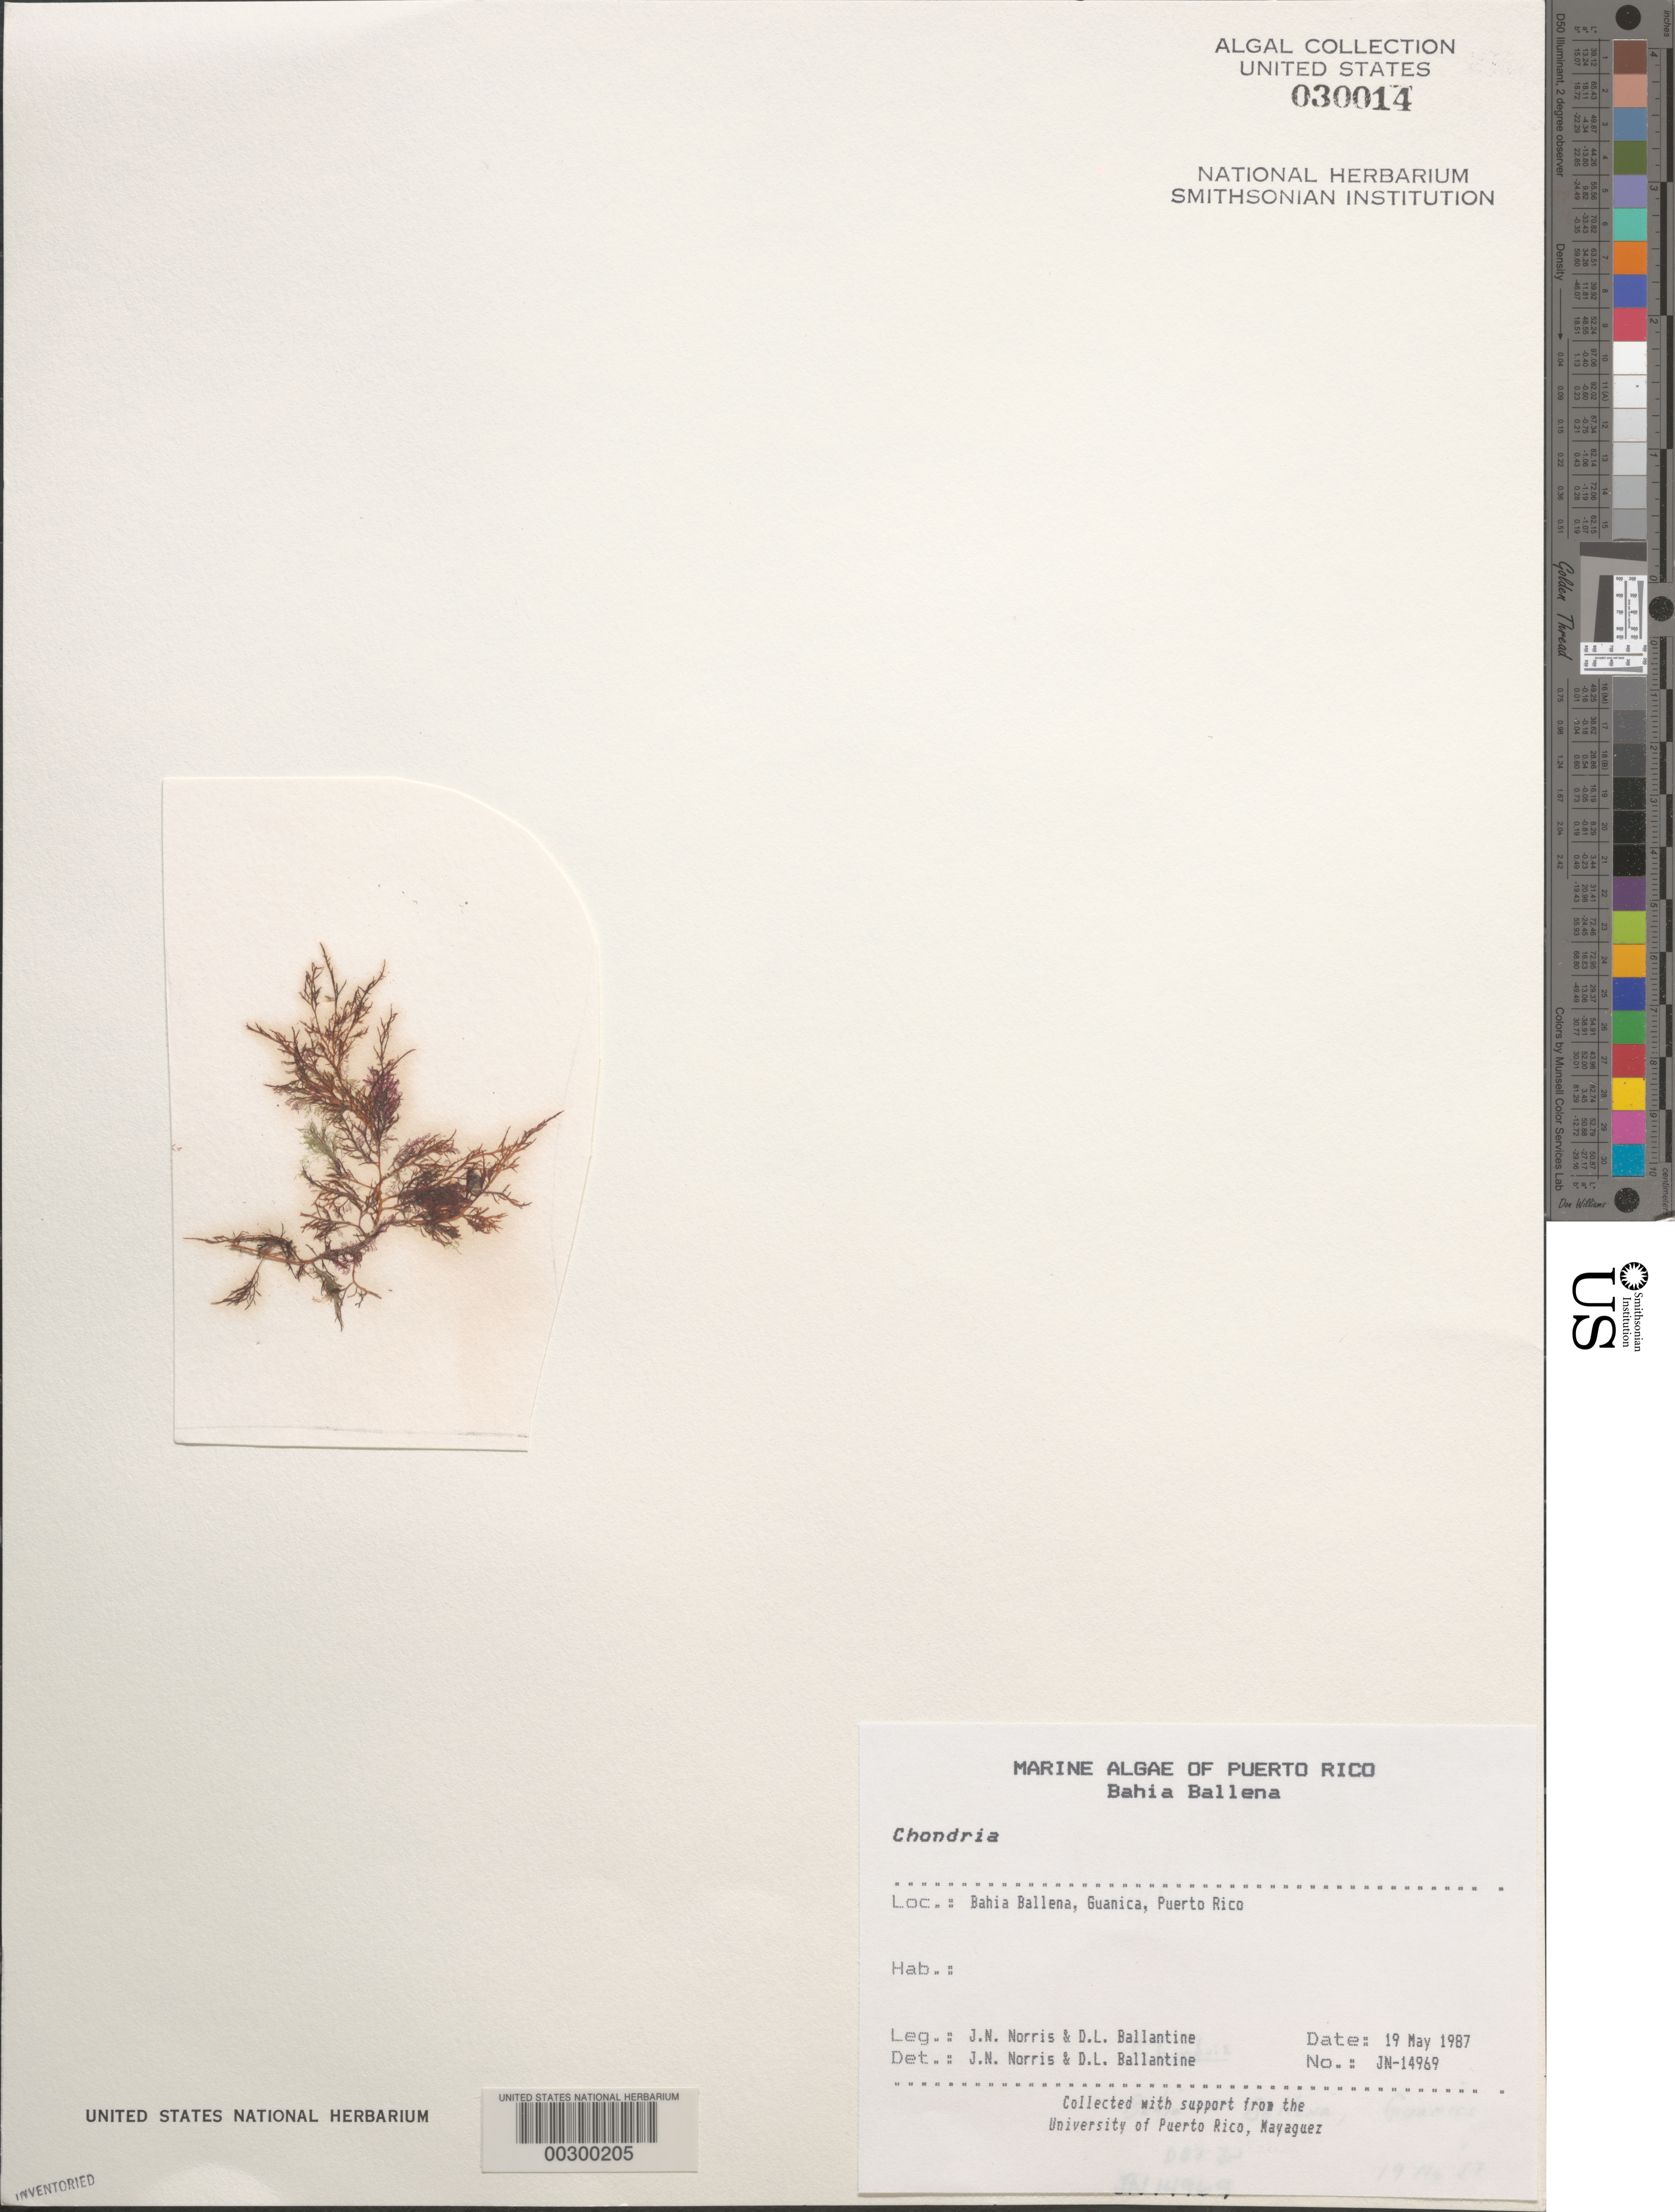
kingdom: Plantae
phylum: Rhodophyta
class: Florideophyceae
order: Ceramiales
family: Rhodomelaceae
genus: Chondria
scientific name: Chondria sp.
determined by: Norris, J. N.; Ballantine, D. L.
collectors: J. N. Norris & D.L. Ballantine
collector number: JN-14969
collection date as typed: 19 May 1987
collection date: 1987-05-19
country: Puerto Rico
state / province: Guanica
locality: Bahia Ballena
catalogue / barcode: US 30014